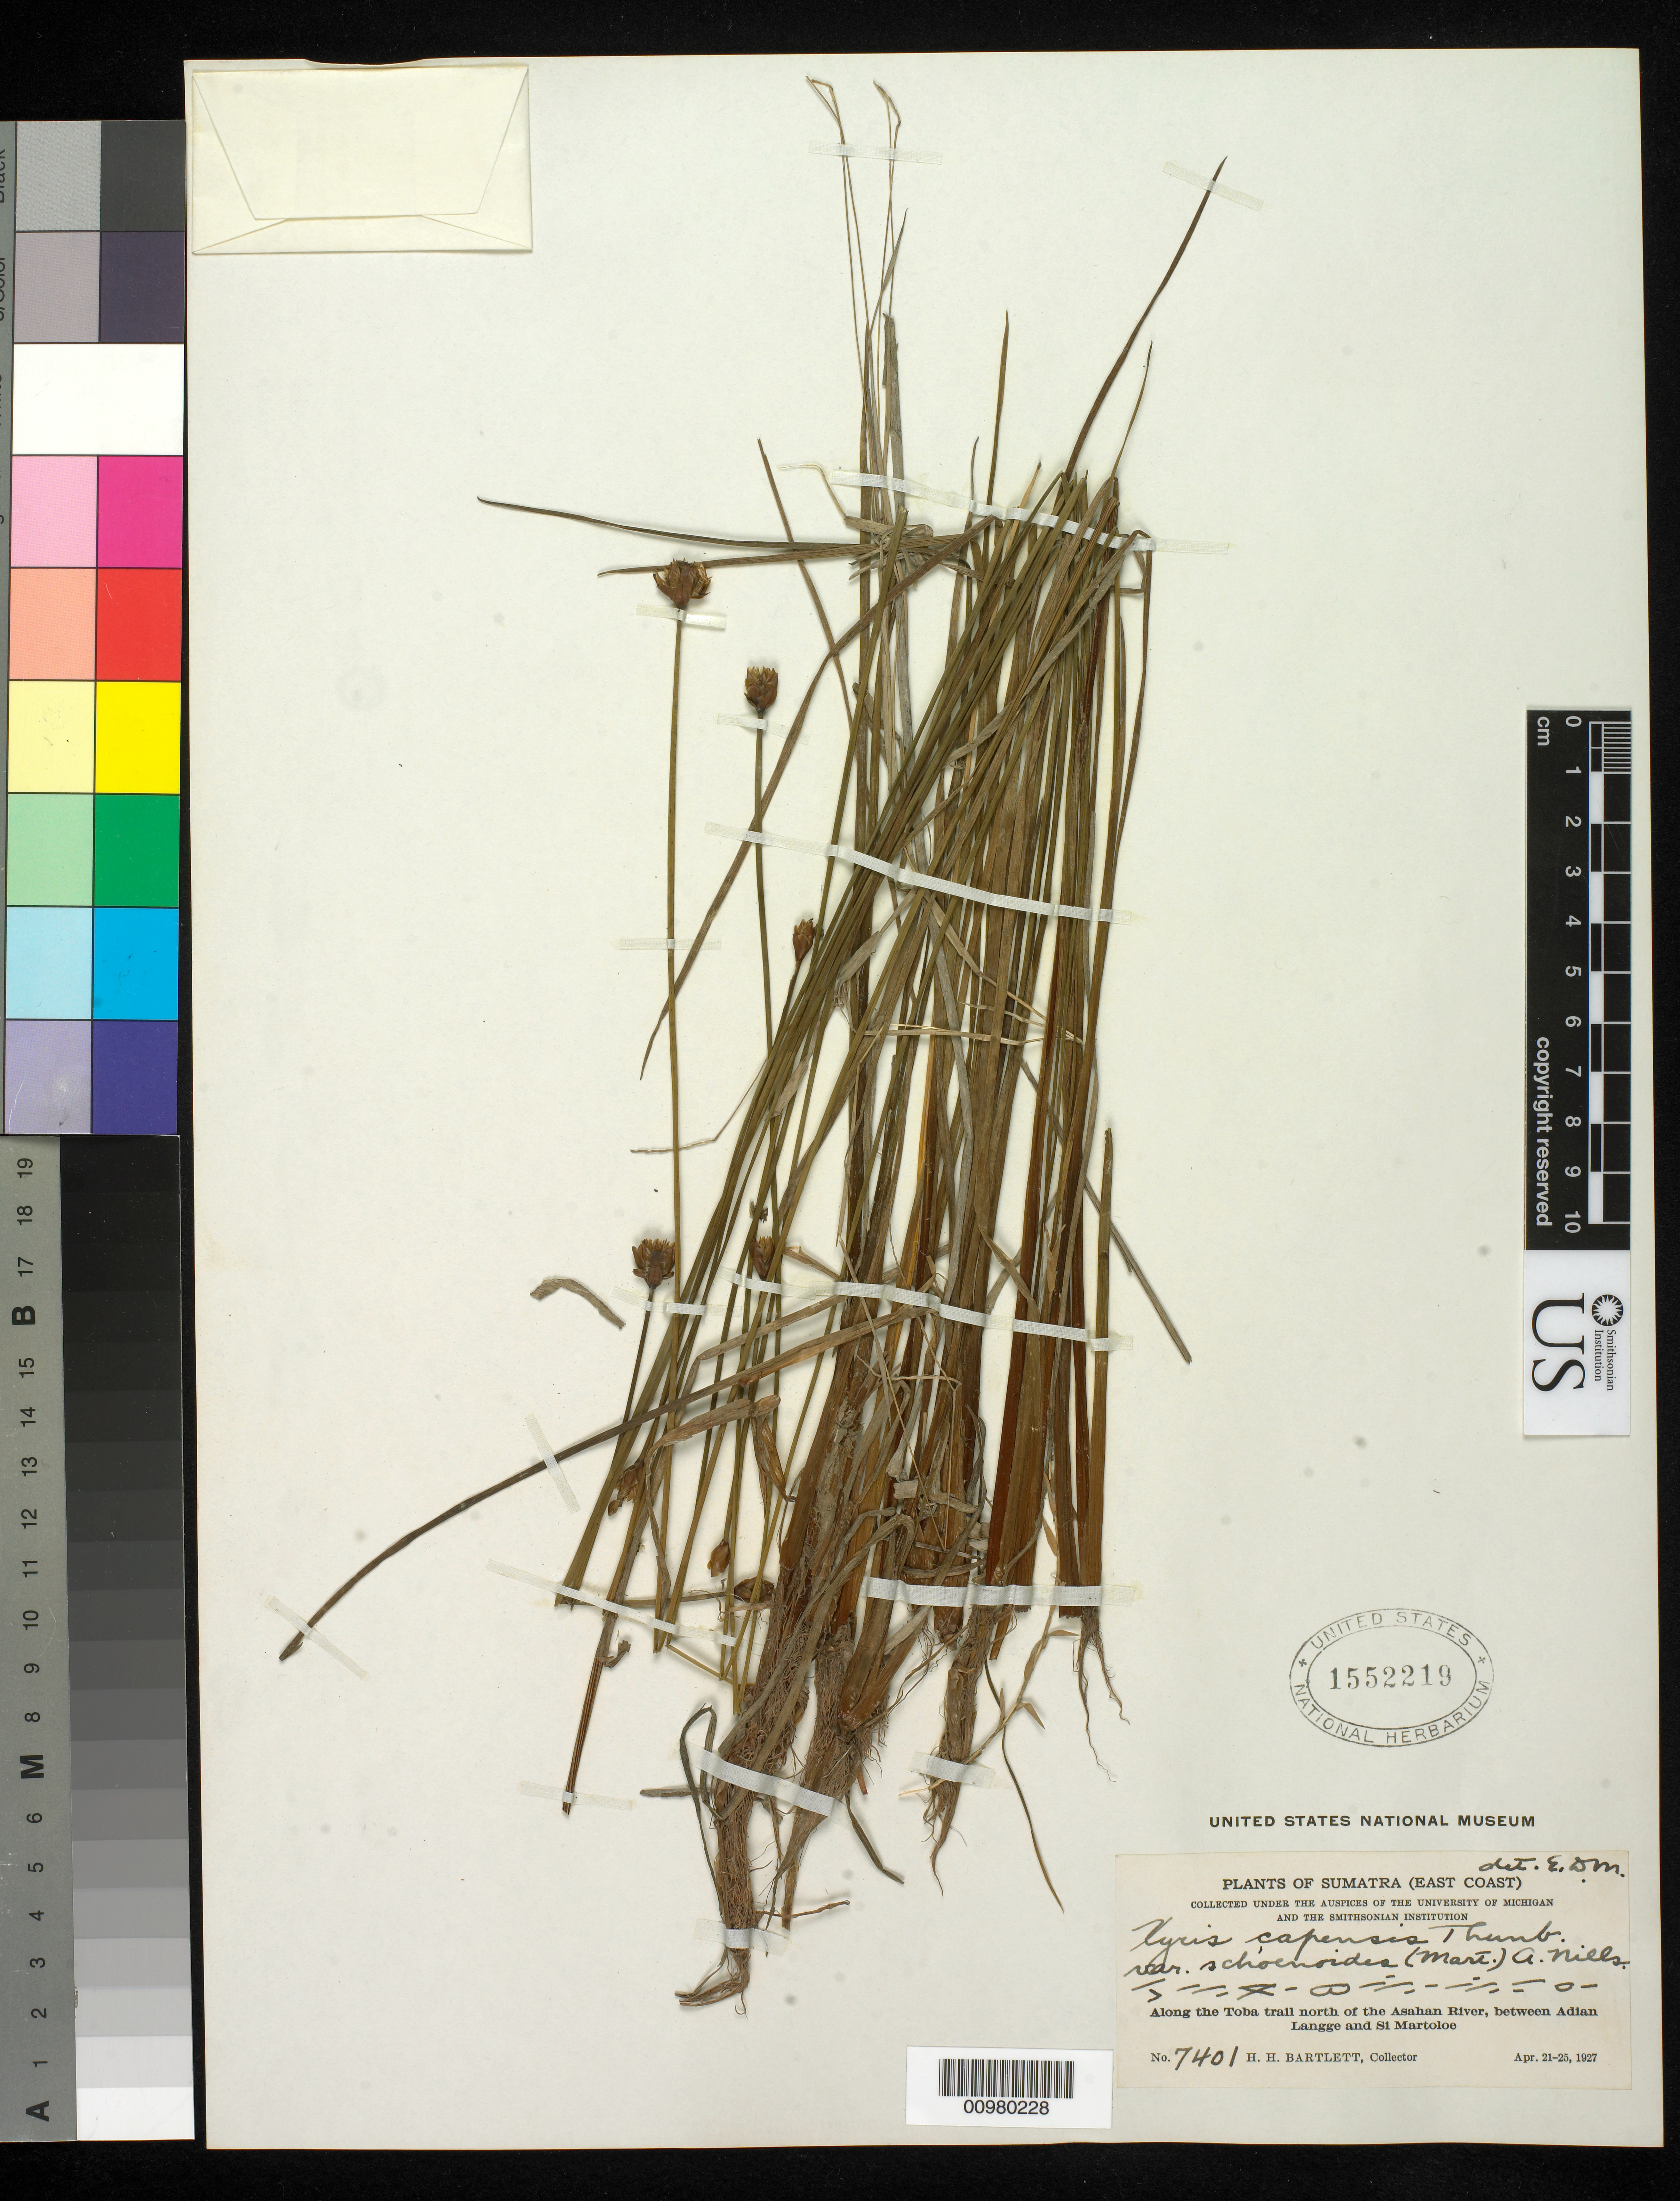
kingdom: Plantae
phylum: Tracheophyta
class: Liliopsida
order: Poales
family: Xyridaceae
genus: Xyris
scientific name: Xyris capensis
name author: Thunb.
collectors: H. H. Bartlett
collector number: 7401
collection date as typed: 21 Apr 1927 to 25 Apr 1927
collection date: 1927-04-21/1927-04-25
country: Indonesia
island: Sumatra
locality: along the Toba trail north of the Asahan River, between Adian Langge and Si Martoloe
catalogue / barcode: US 1552219